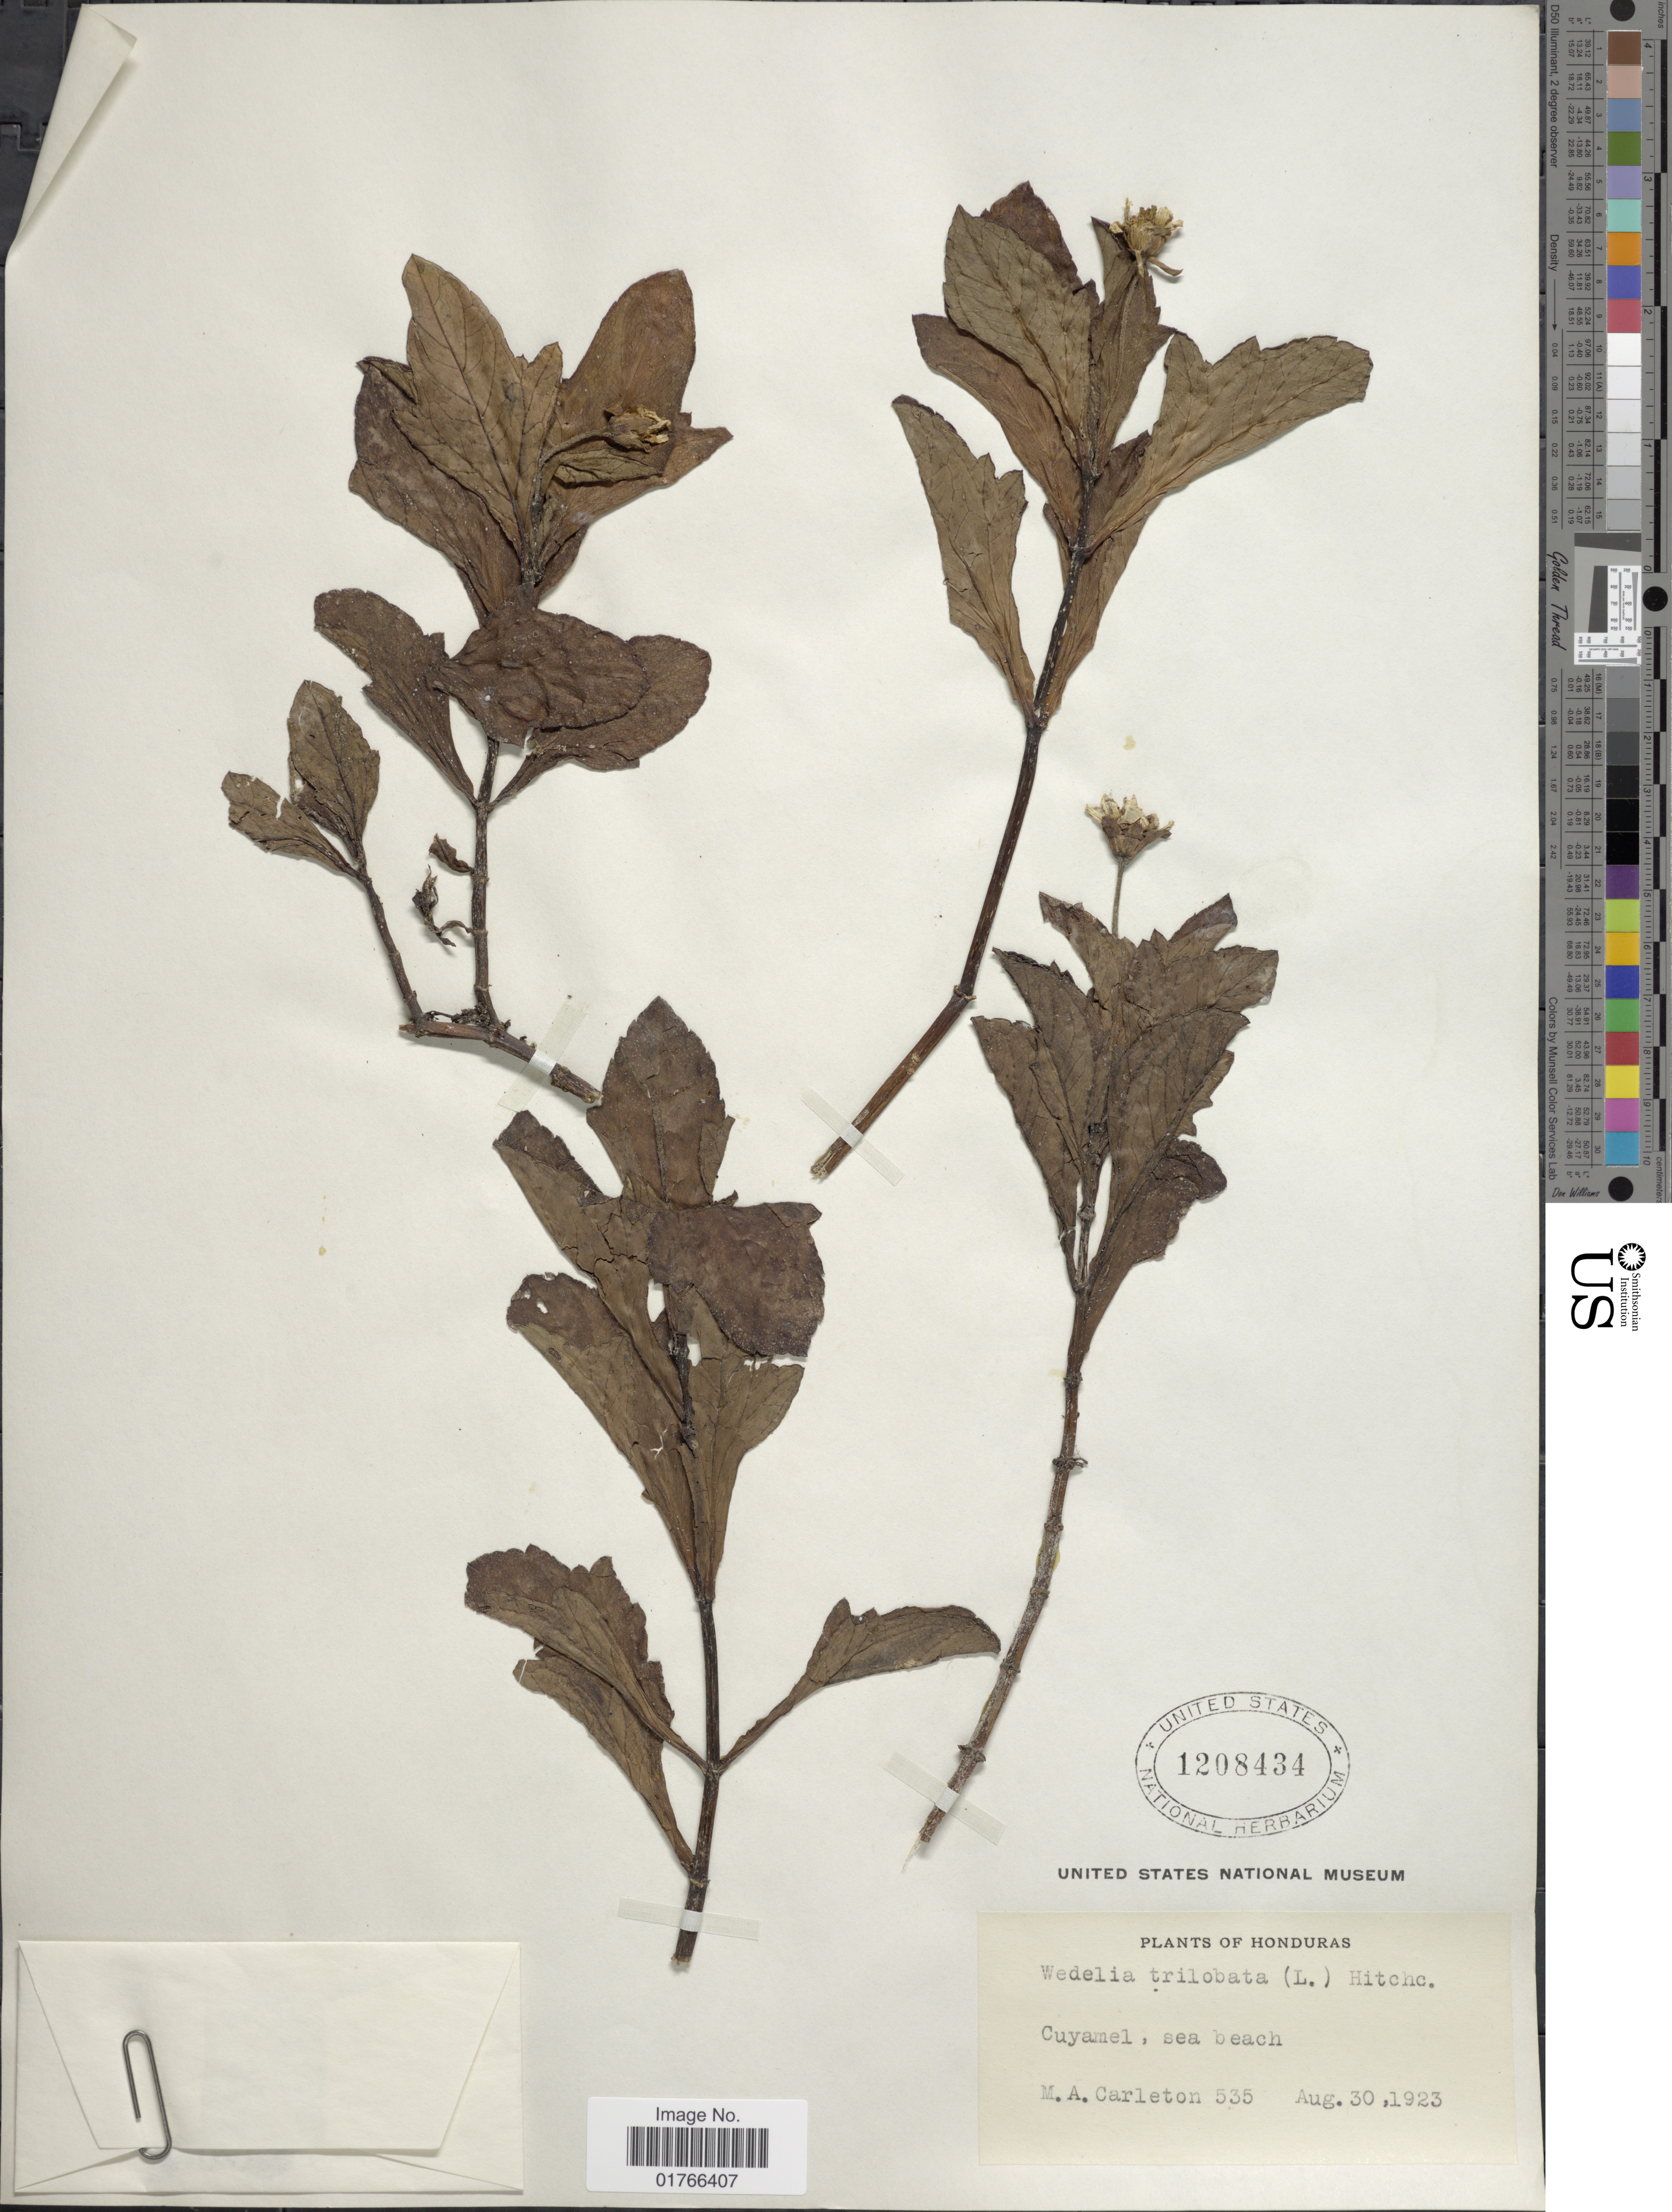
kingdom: Plantae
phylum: Tracheophyta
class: Magnoliopsida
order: Asterales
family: Asteraceae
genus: Sphagneticola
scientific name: Sphagneticola trilobata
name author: (L.) Pruski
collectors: M. A. Carleton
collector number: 535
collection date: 1923-08-30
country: Honduras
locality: Cuyamel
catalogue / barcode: US 1208434